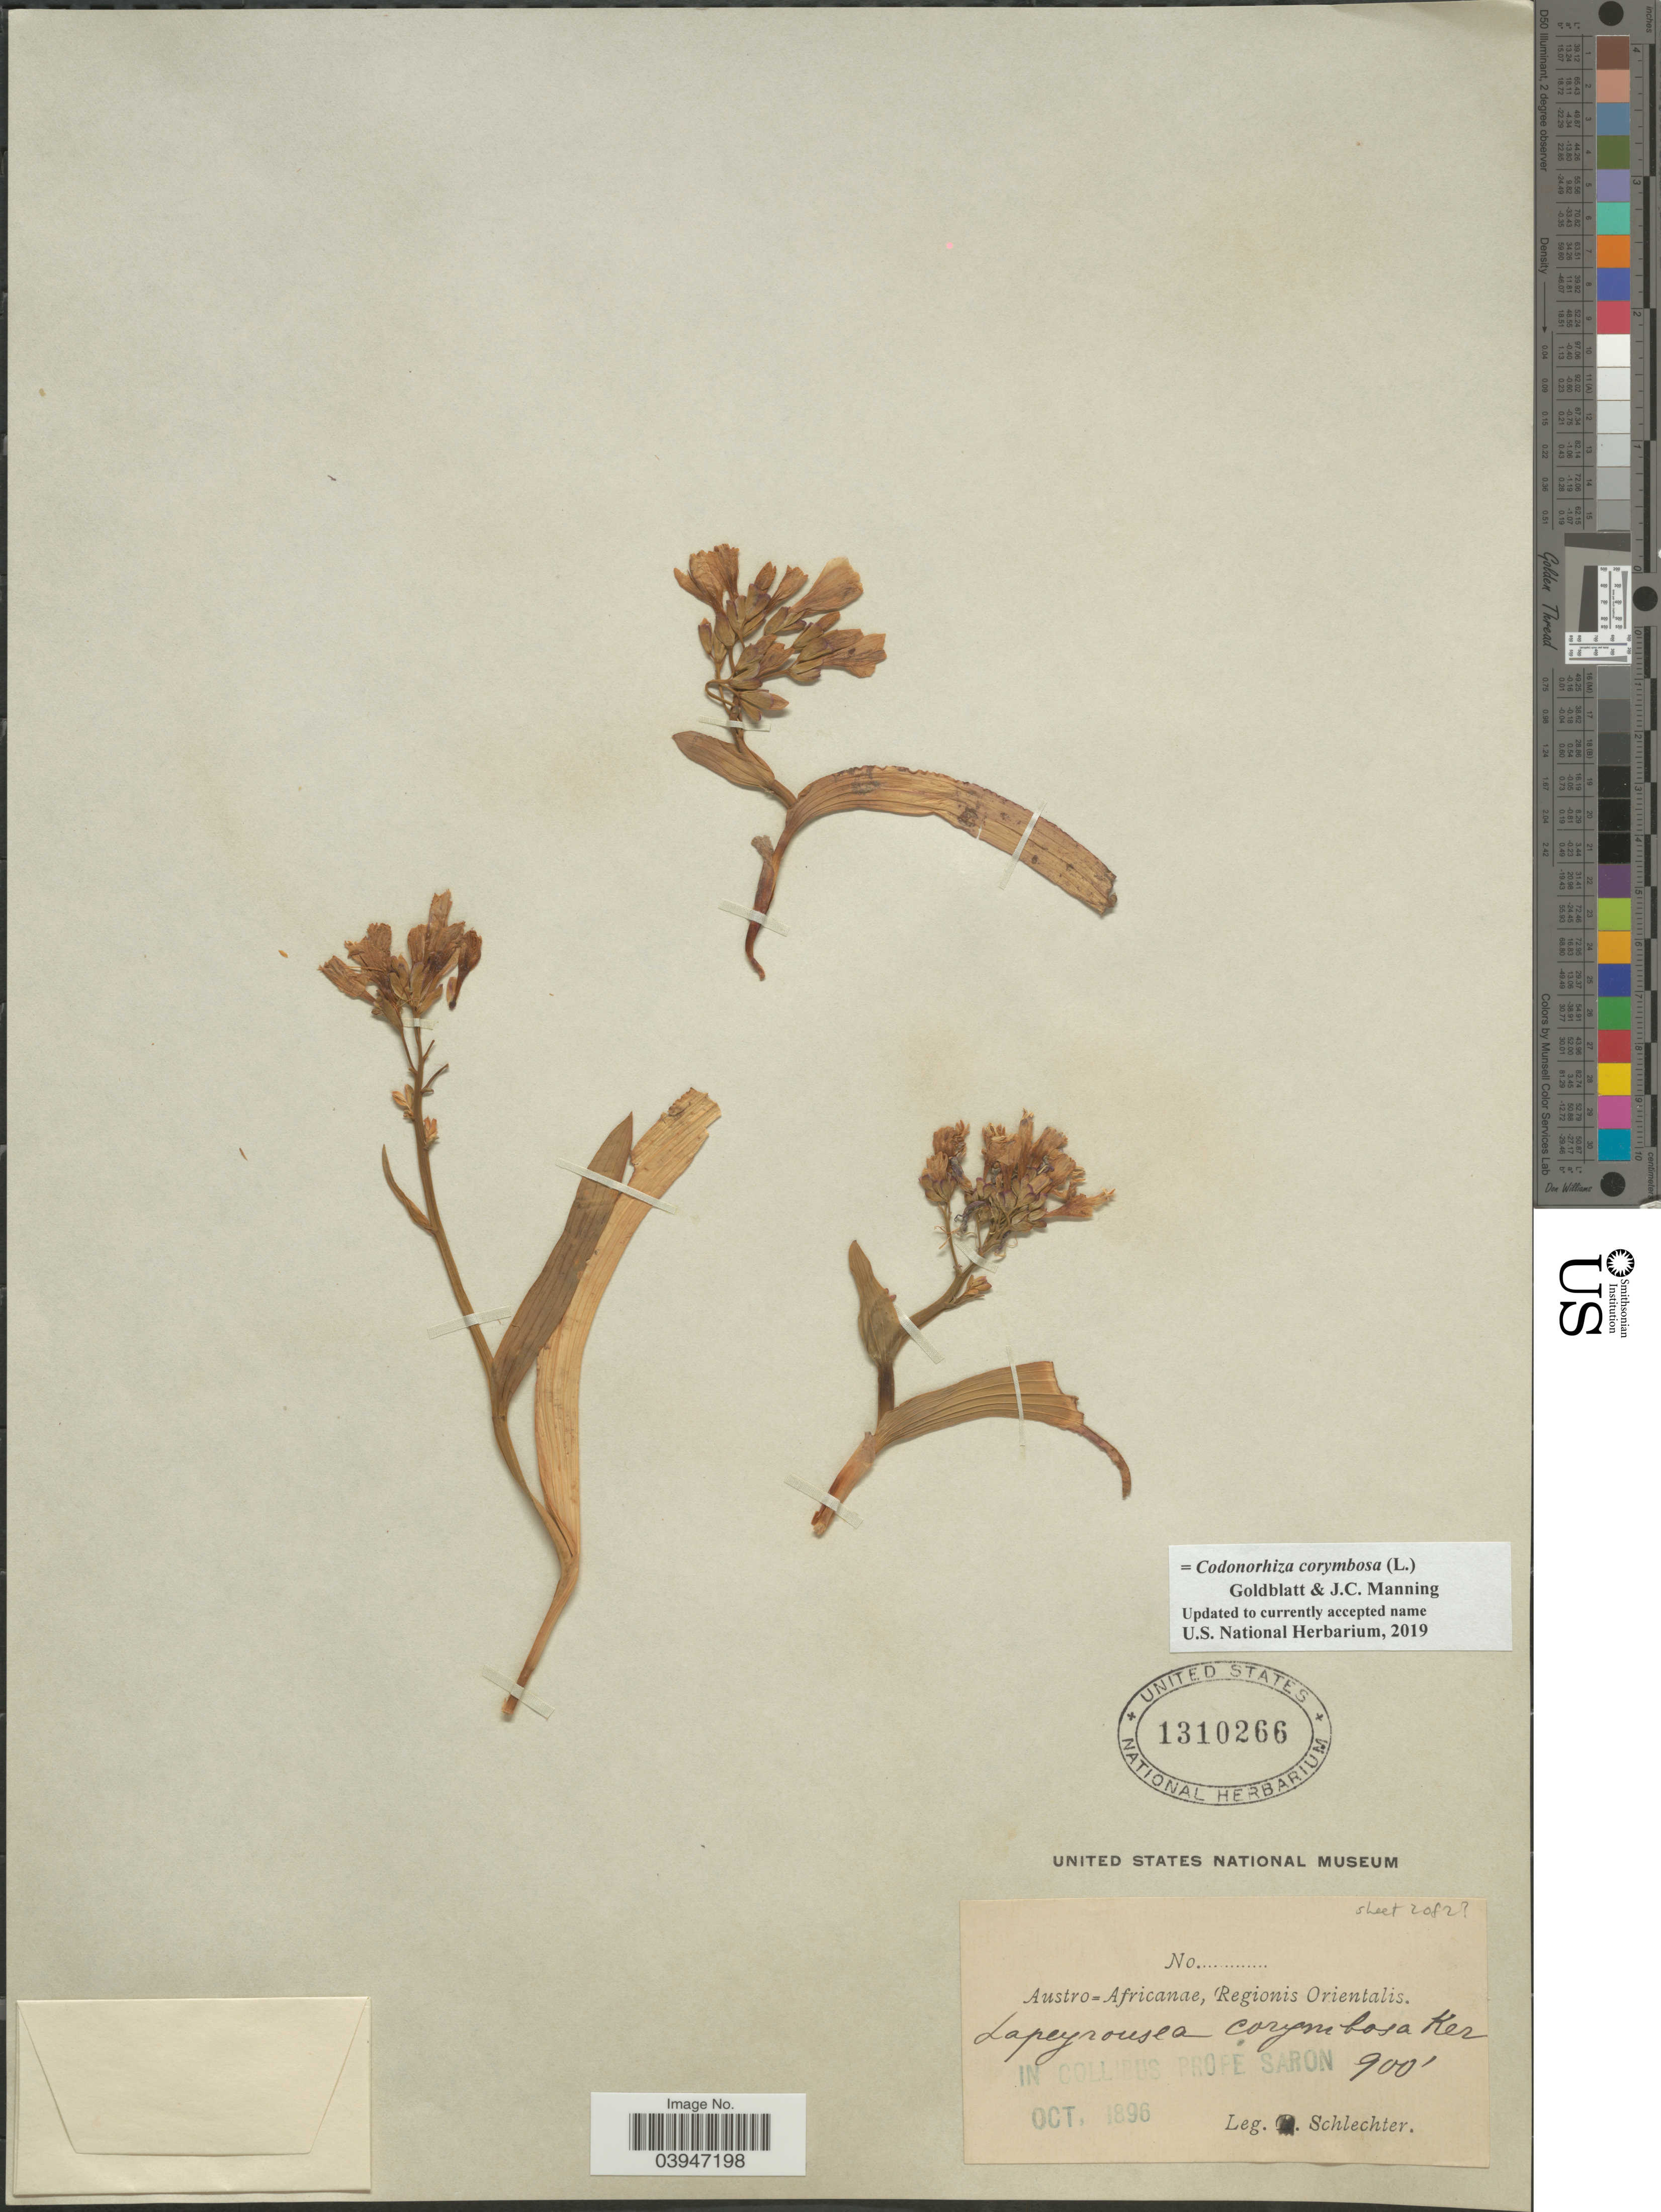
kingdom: Plantae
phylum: Tracheophyta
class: Liliopsida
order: Asparagales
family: Iridaceae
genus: Codonorhiza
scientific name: Codonorhiza corymbosa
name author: (L.) Goldblatt & J.C. Manning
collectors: Schlechter, --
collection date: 1896-10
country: South Africa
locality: Austro=Africanae, Regionis Orientalis. In collibus prope Saron.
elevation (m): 274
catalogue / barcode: US 1310266